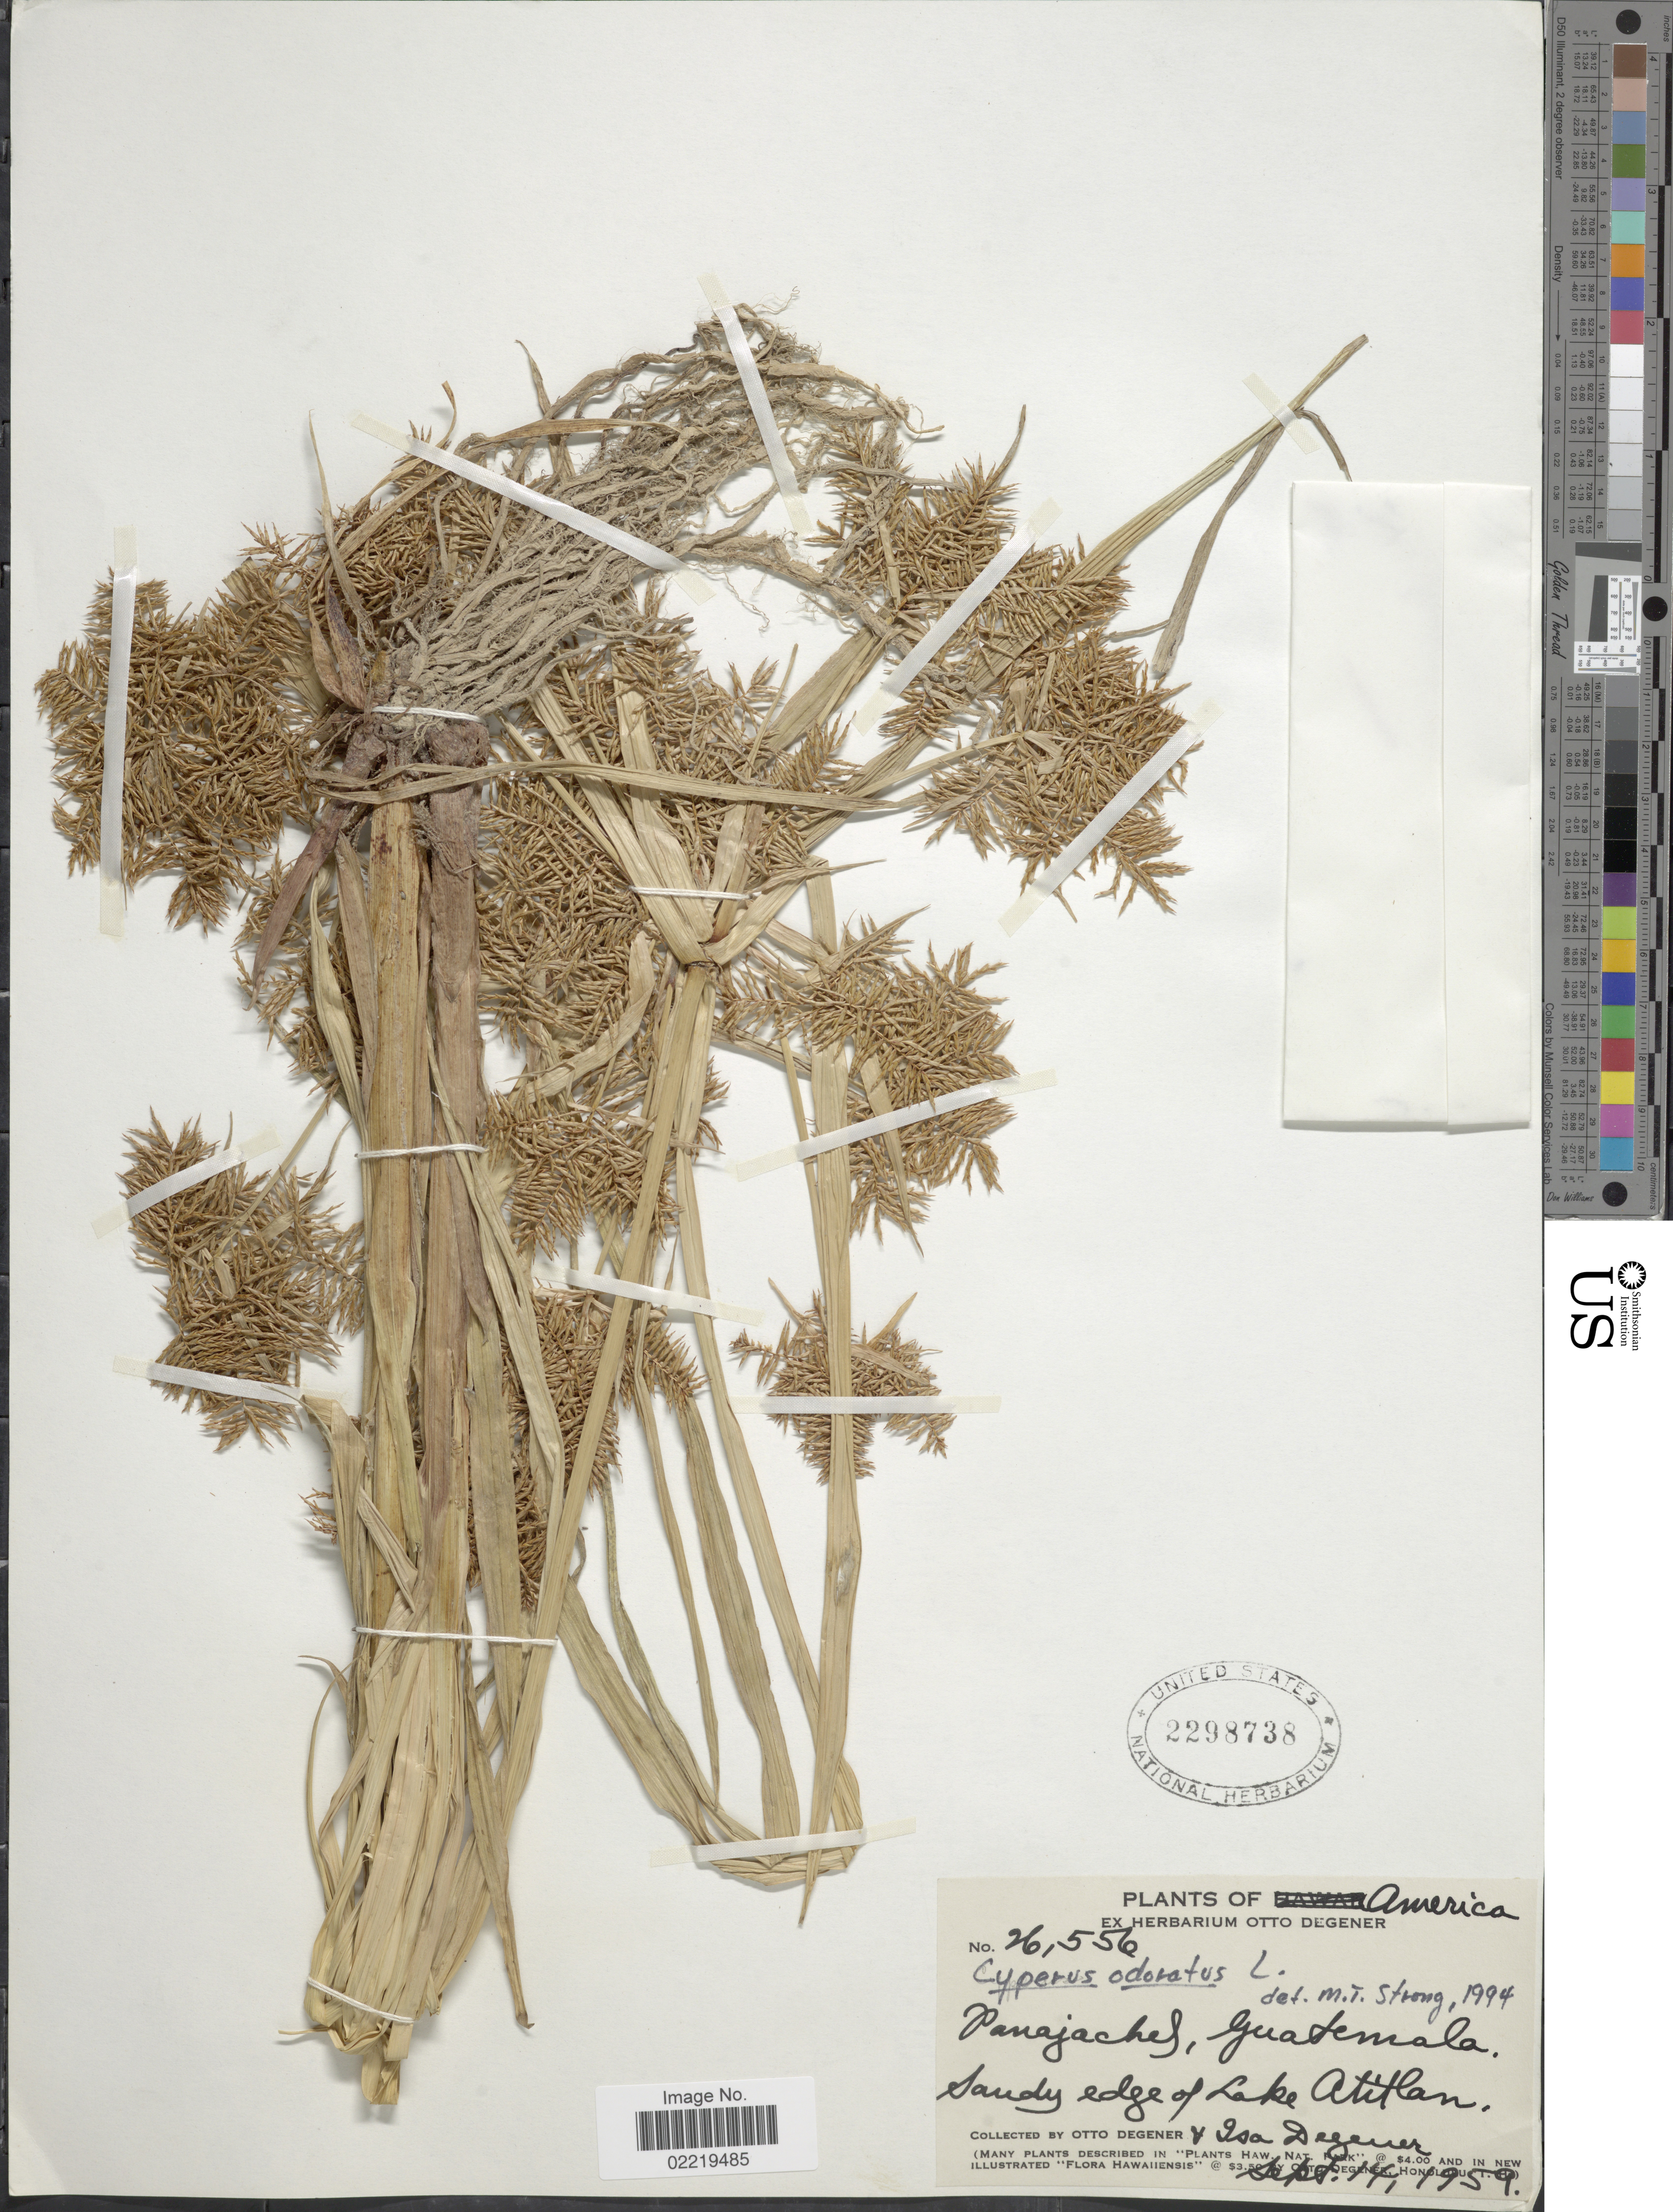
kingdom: Plantae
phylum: Tracheophyta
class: Liliopsida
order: Poales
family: Cyperaceae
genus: Cyperus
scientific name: Cyperus odoratus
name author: L.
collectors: O. Degener & I. Degener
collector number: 26556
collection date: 1959-09-14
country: Guatemala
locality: Panajaches, sandy edge of Lake Atitlan.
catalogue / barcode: US 2298738